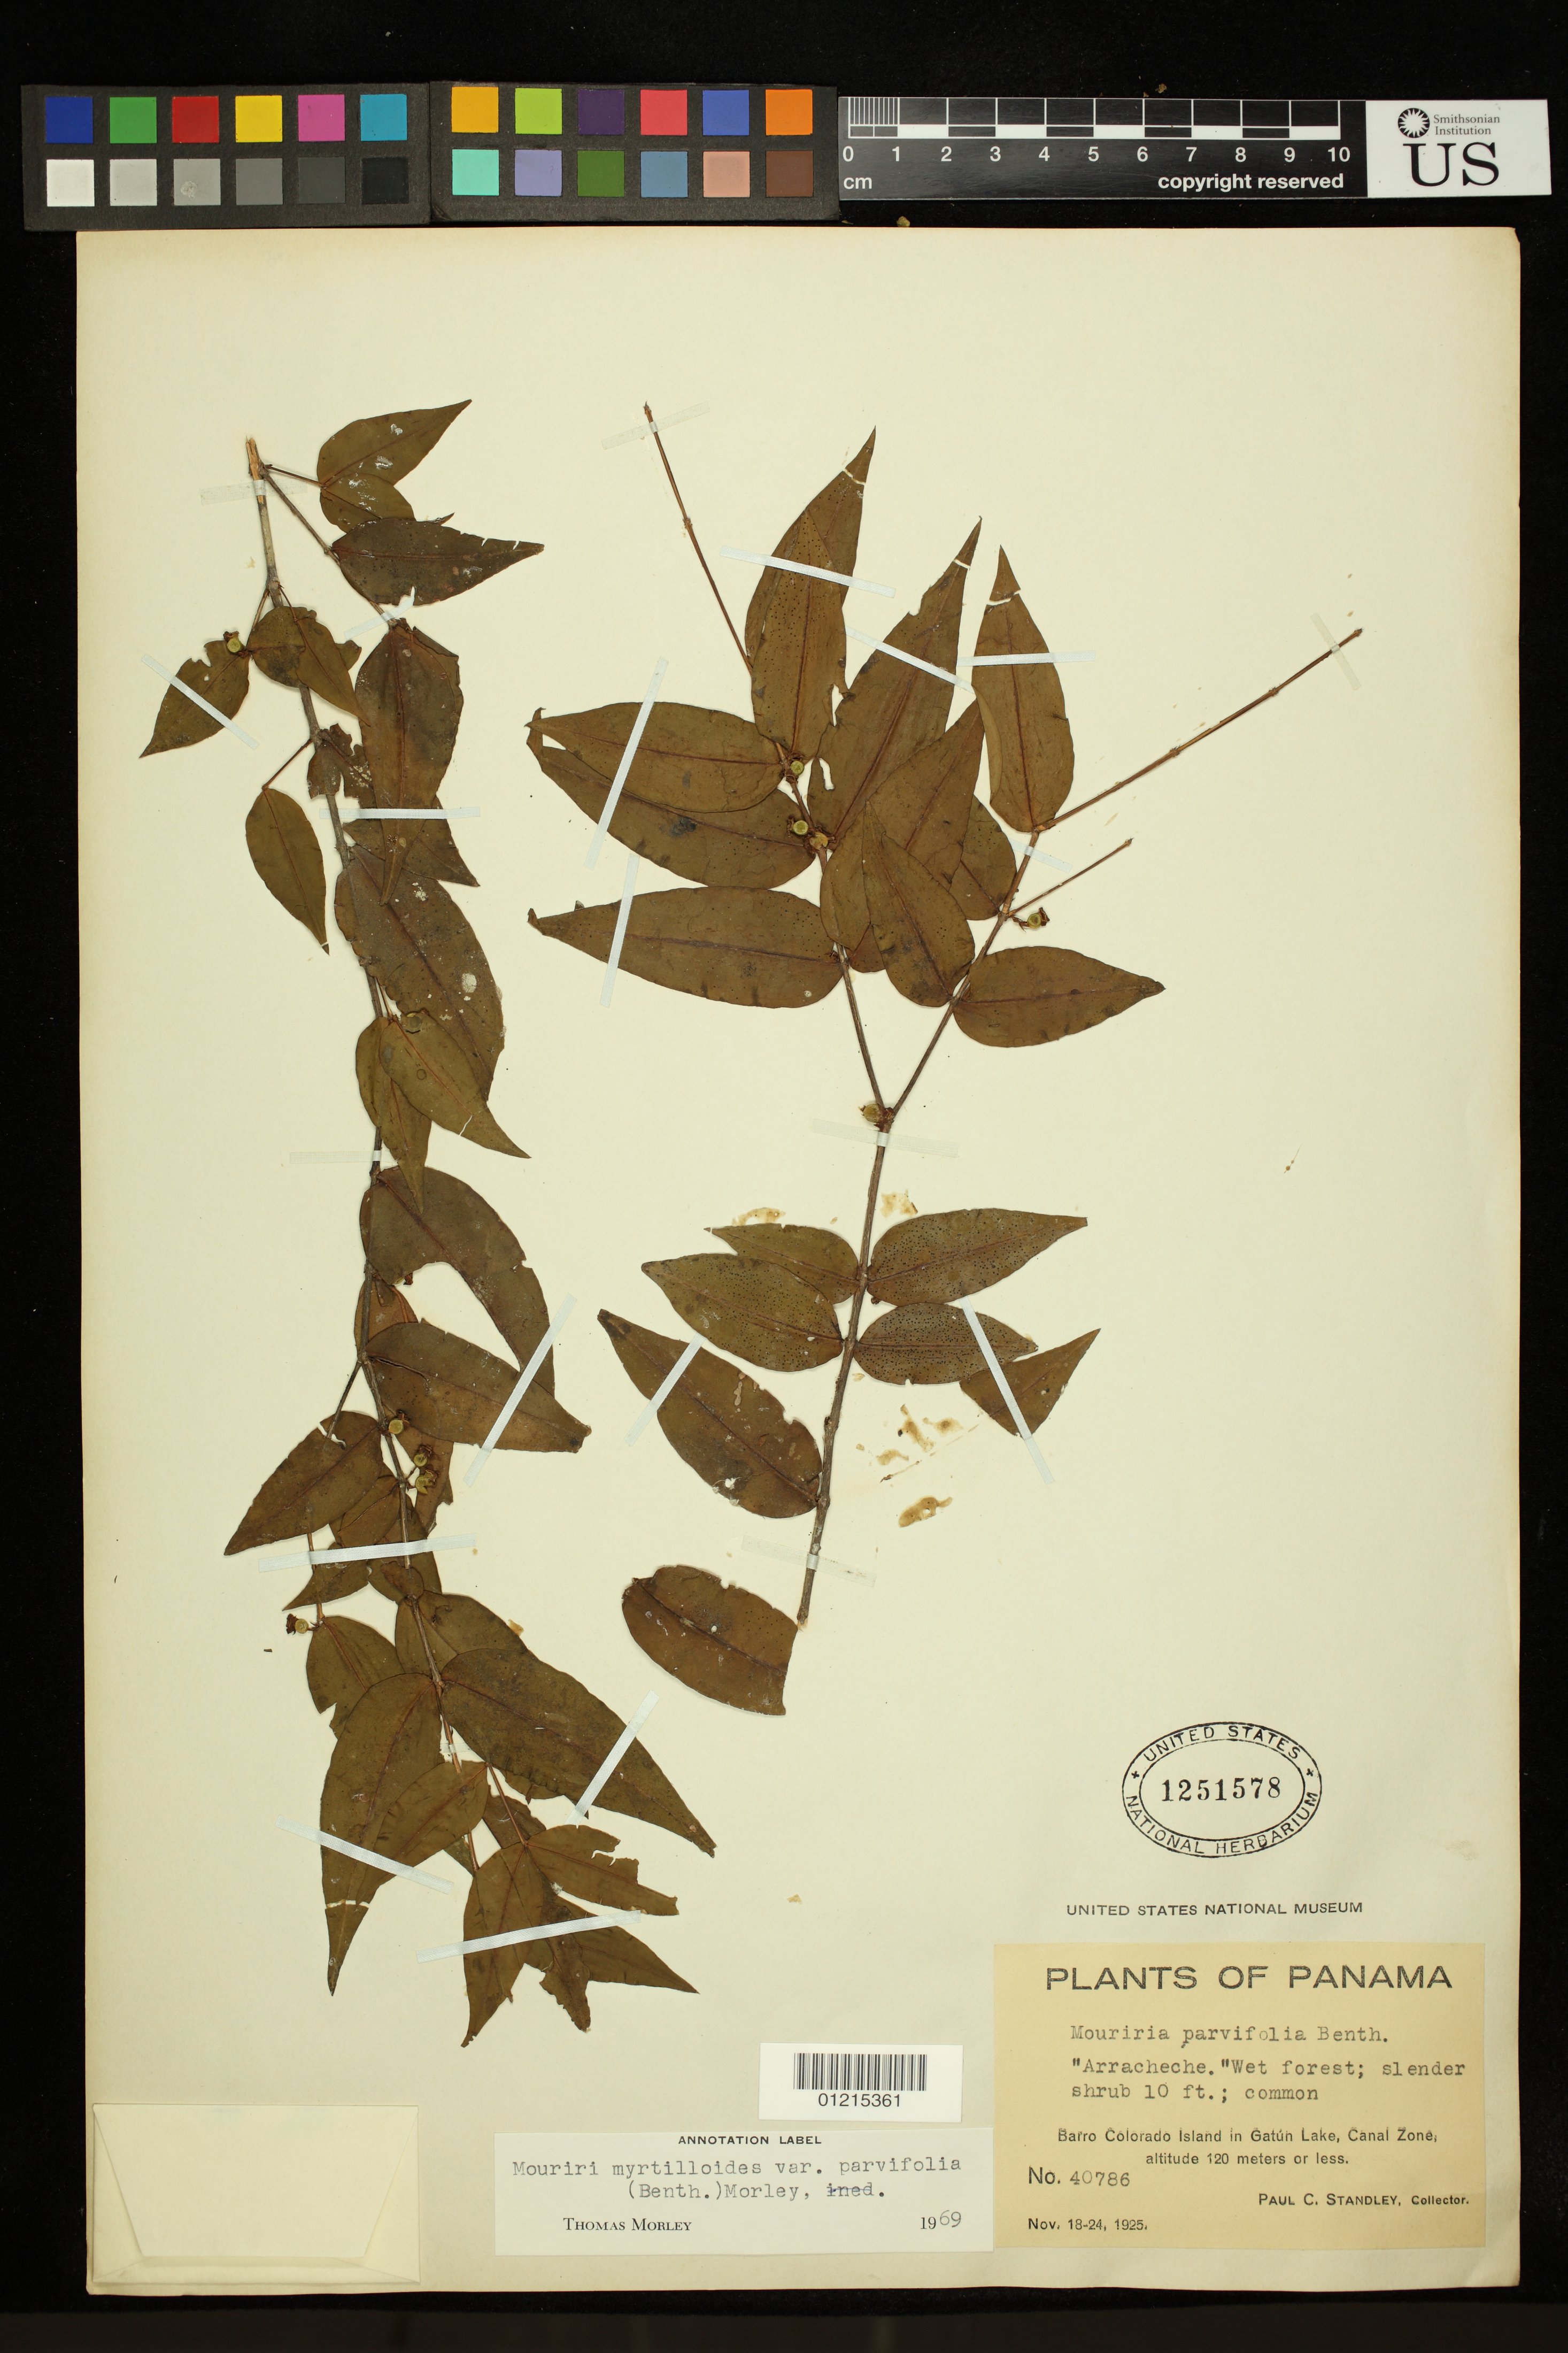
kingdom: Plantae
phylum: Tracheophyta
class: Magnoliopsida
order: Myrtales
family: Melastomataceae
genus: Mouriri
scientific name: Mouriri parvifolia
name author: Benth.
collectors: P. C. Standley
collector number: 40786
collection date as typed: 18-24 Nov 1925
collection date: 1925-11-18/1925-11-24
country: Panama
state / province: Panamá Oeste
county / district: Canal Zone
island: Barro Colorado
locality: Barro Colorado Island in Gatun Lake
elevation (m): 120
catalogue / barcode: US 1251578